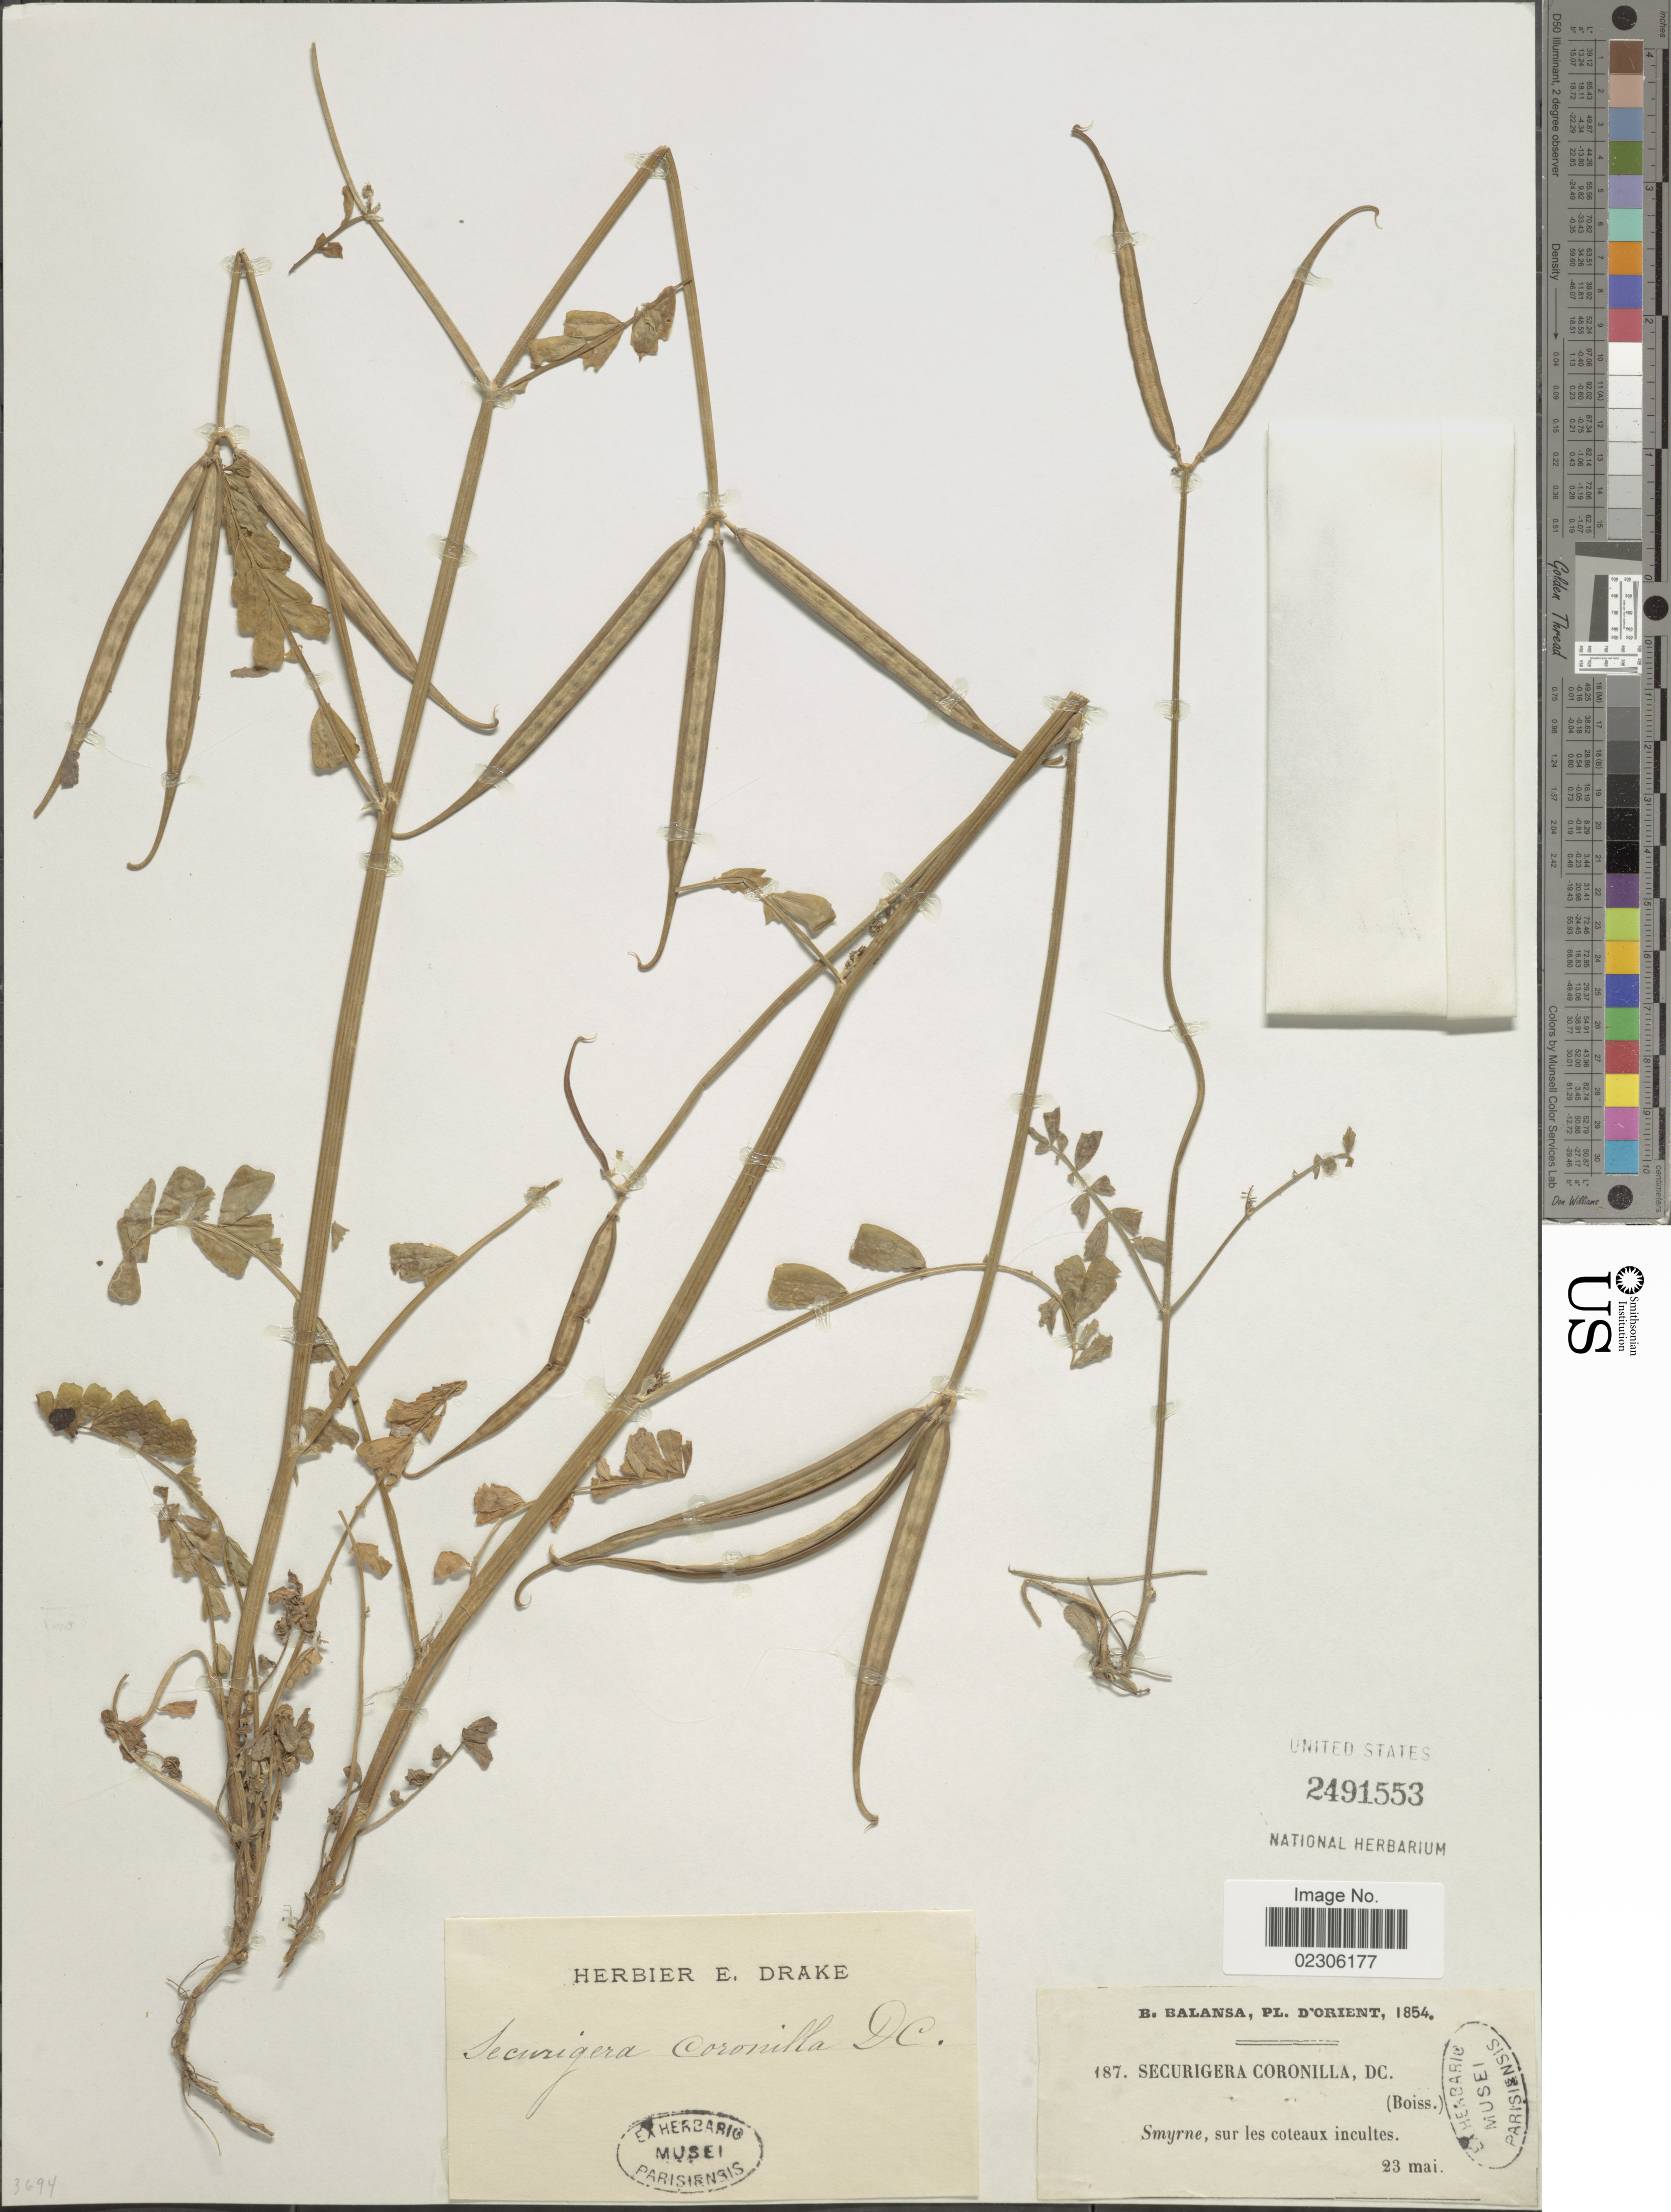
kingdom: Plantae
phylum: Tracheophyta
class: Magnoliopsida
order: Fabales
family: Fabaceae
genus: Securigera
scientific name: Securigera coronilla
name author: DC.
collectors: B. Balansa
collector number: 187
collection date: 1854-05-23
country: Turkey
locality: Pl. D'Orient, Smyrne, sur les coteaux incultes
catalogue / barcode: US 2491553